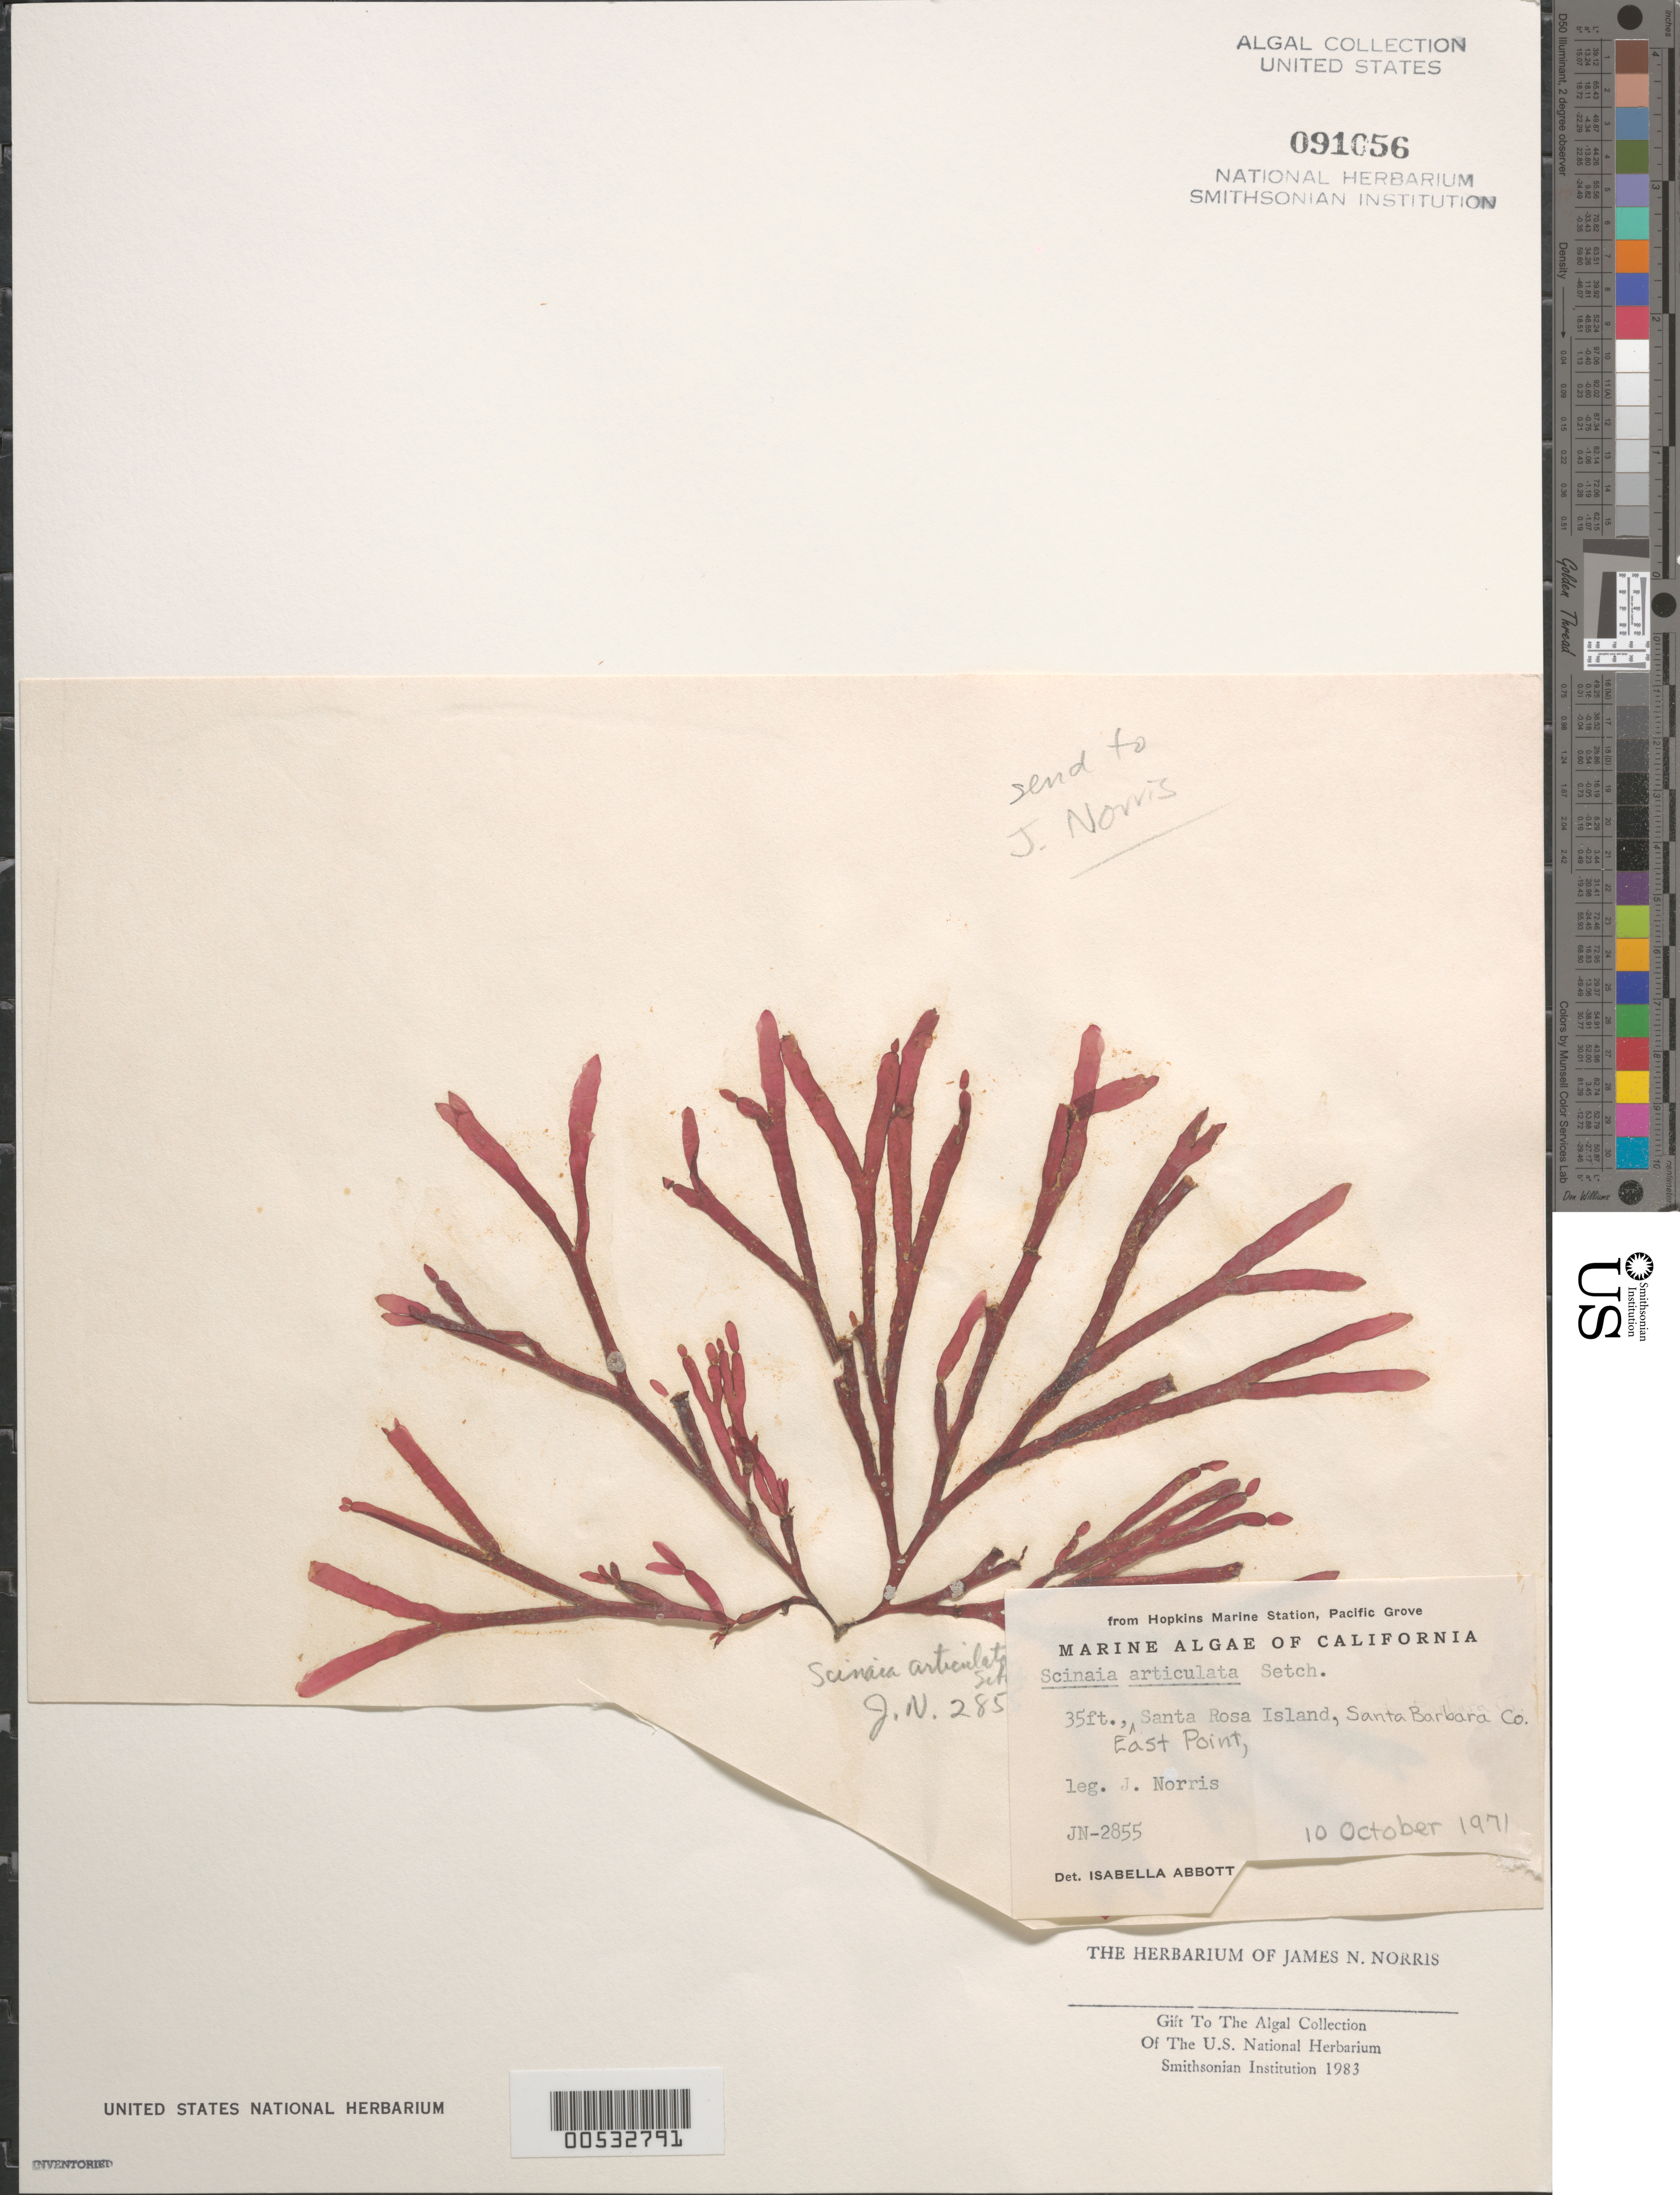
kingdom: Plantae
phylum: Rhodophyta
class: Florideophyceae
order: Nemaliales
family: Scinaiaceae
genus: Scinaia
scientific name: Scinaia johnstoniae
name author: Setch.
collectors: J. N. Norris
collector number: JN-2855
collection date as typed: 10 Oct 1971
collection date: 1971-10-10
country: United States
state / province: California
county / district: Santa Barbara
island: Santa Rosa Island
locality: East Point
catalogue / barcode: US 91056